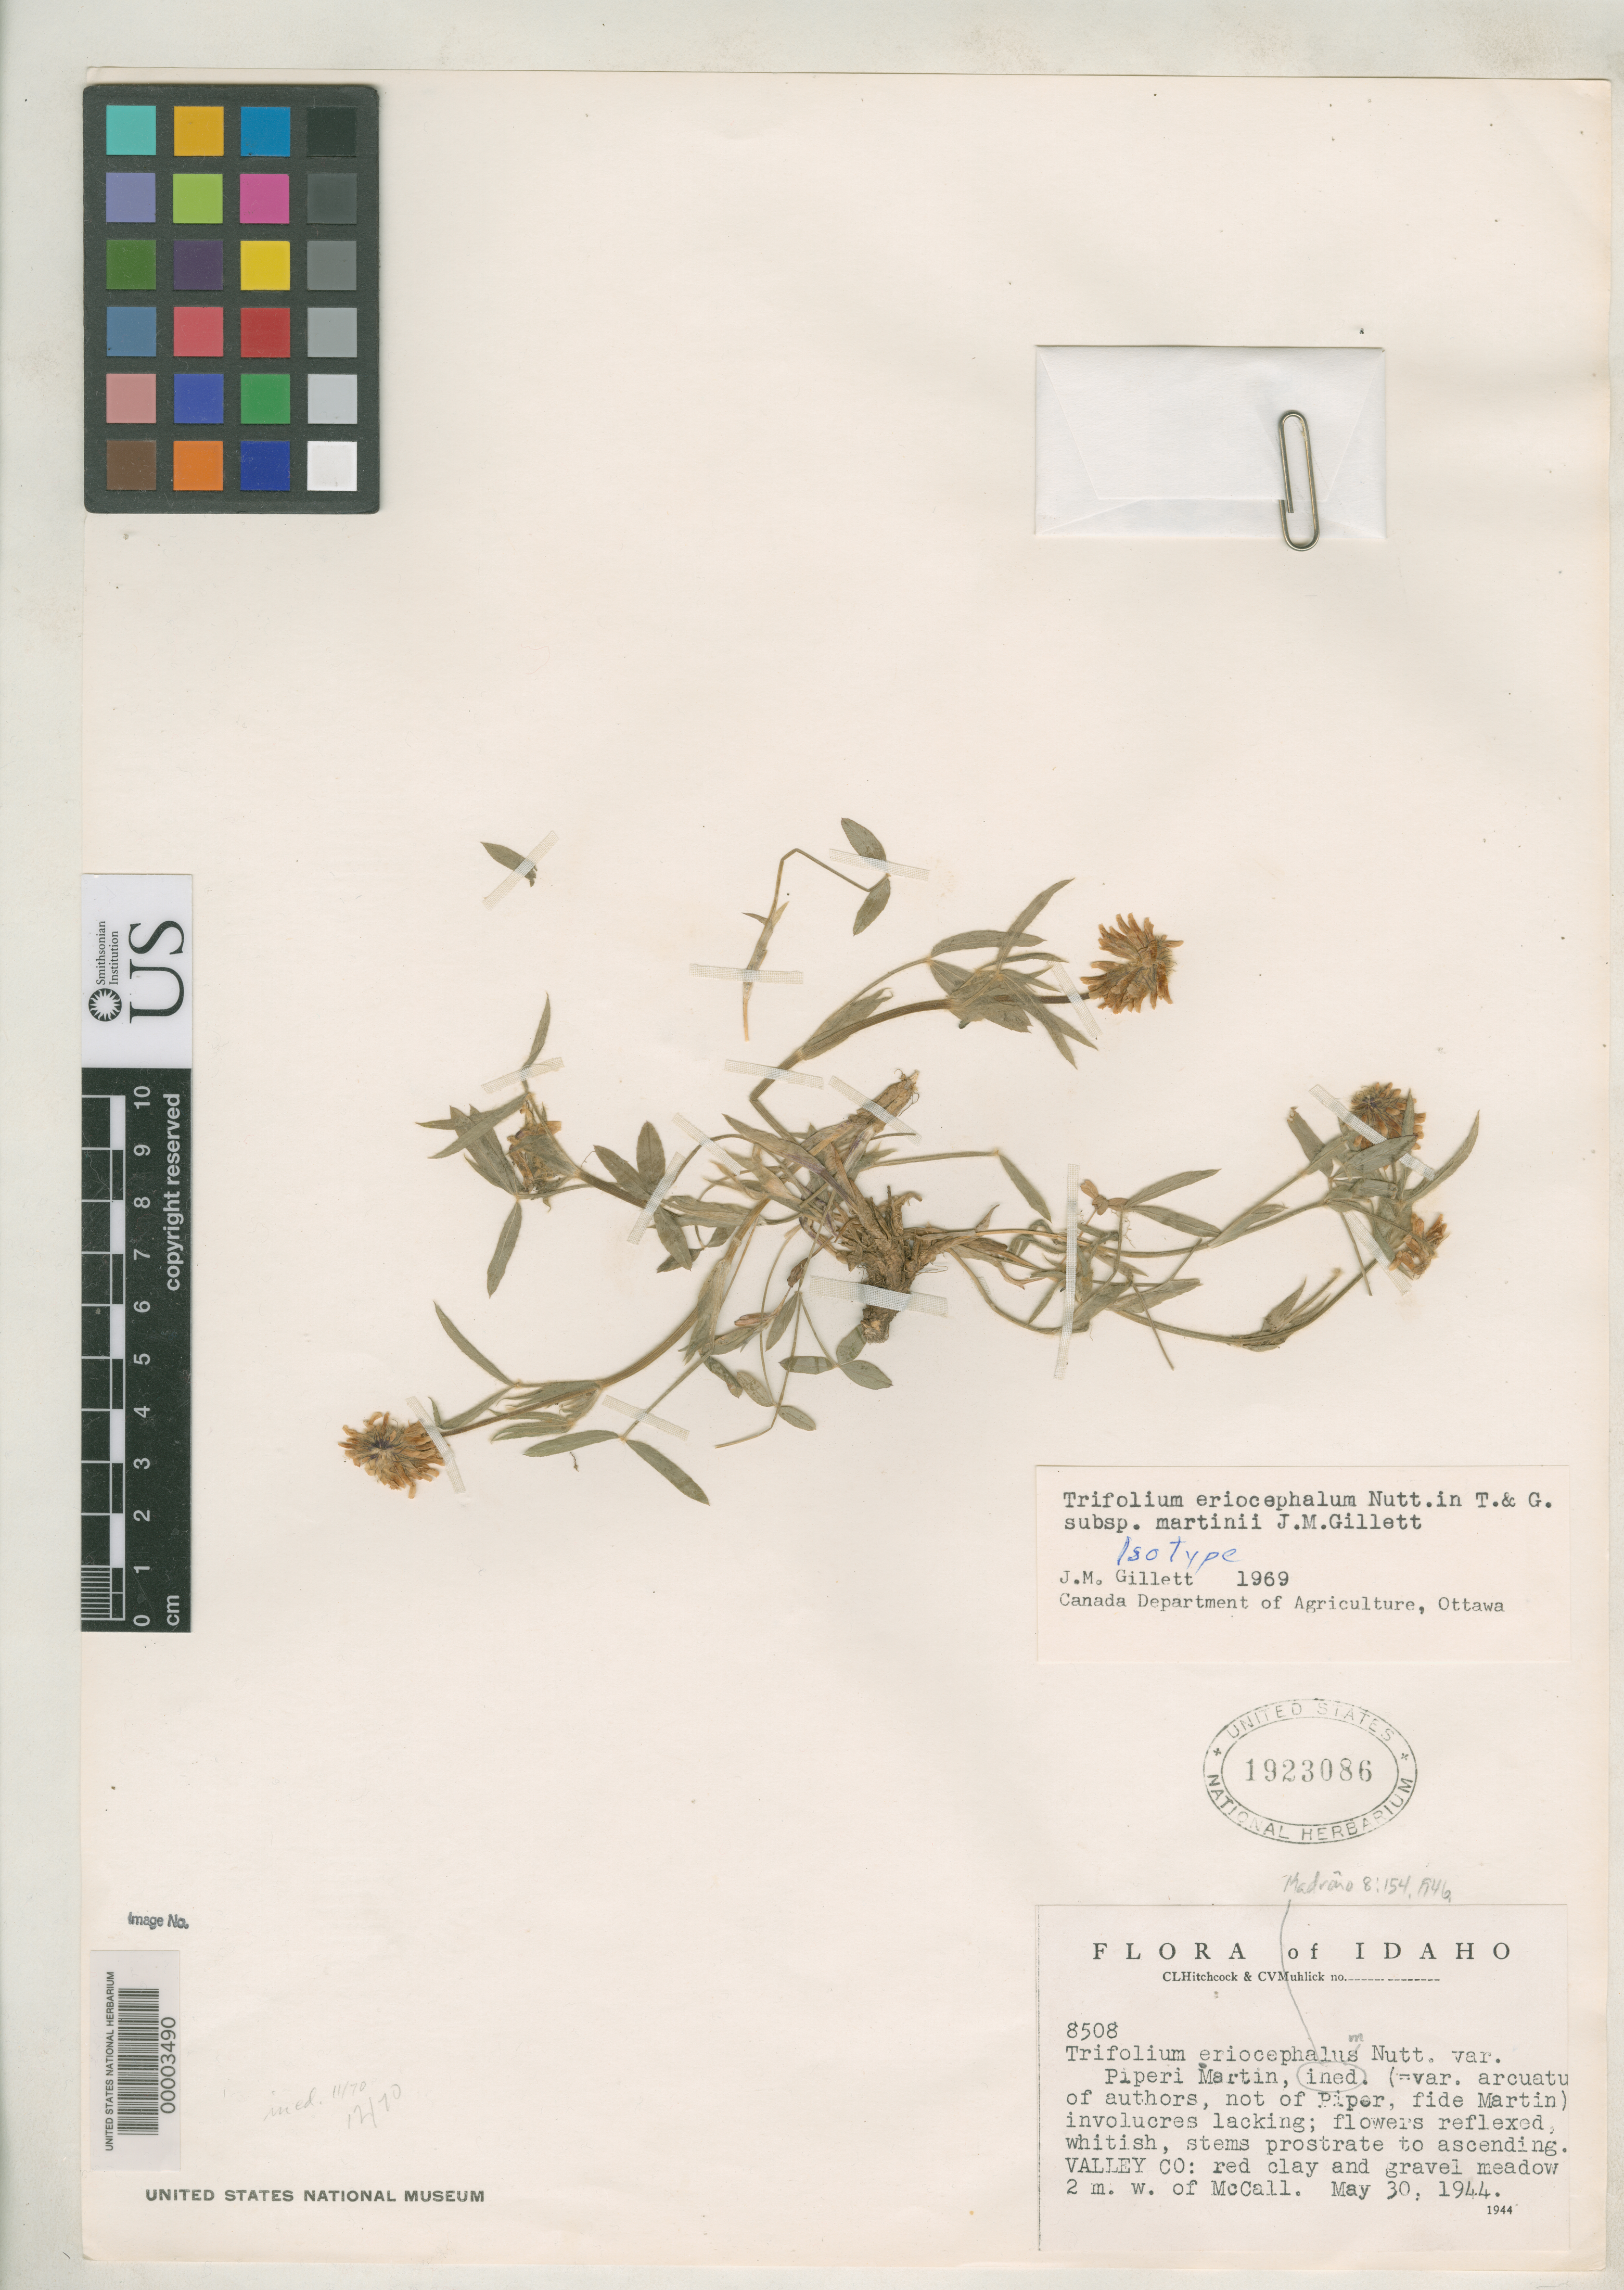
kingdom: Plantae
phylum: Tracheophyta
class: Magnoliopsida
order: Fabales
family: Fabaceae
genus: Trifolium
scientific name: Trifolium eriocephalum subsp. martinii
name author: J.M. Gillett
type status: Isotype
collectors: A. S. Hitchcock & C. Muhlick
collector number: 8508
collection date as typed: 30 May 1944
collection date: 1944-05-30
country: United States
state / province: Idaho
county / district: Valley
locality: West of McCall.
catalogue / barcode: US 1923086